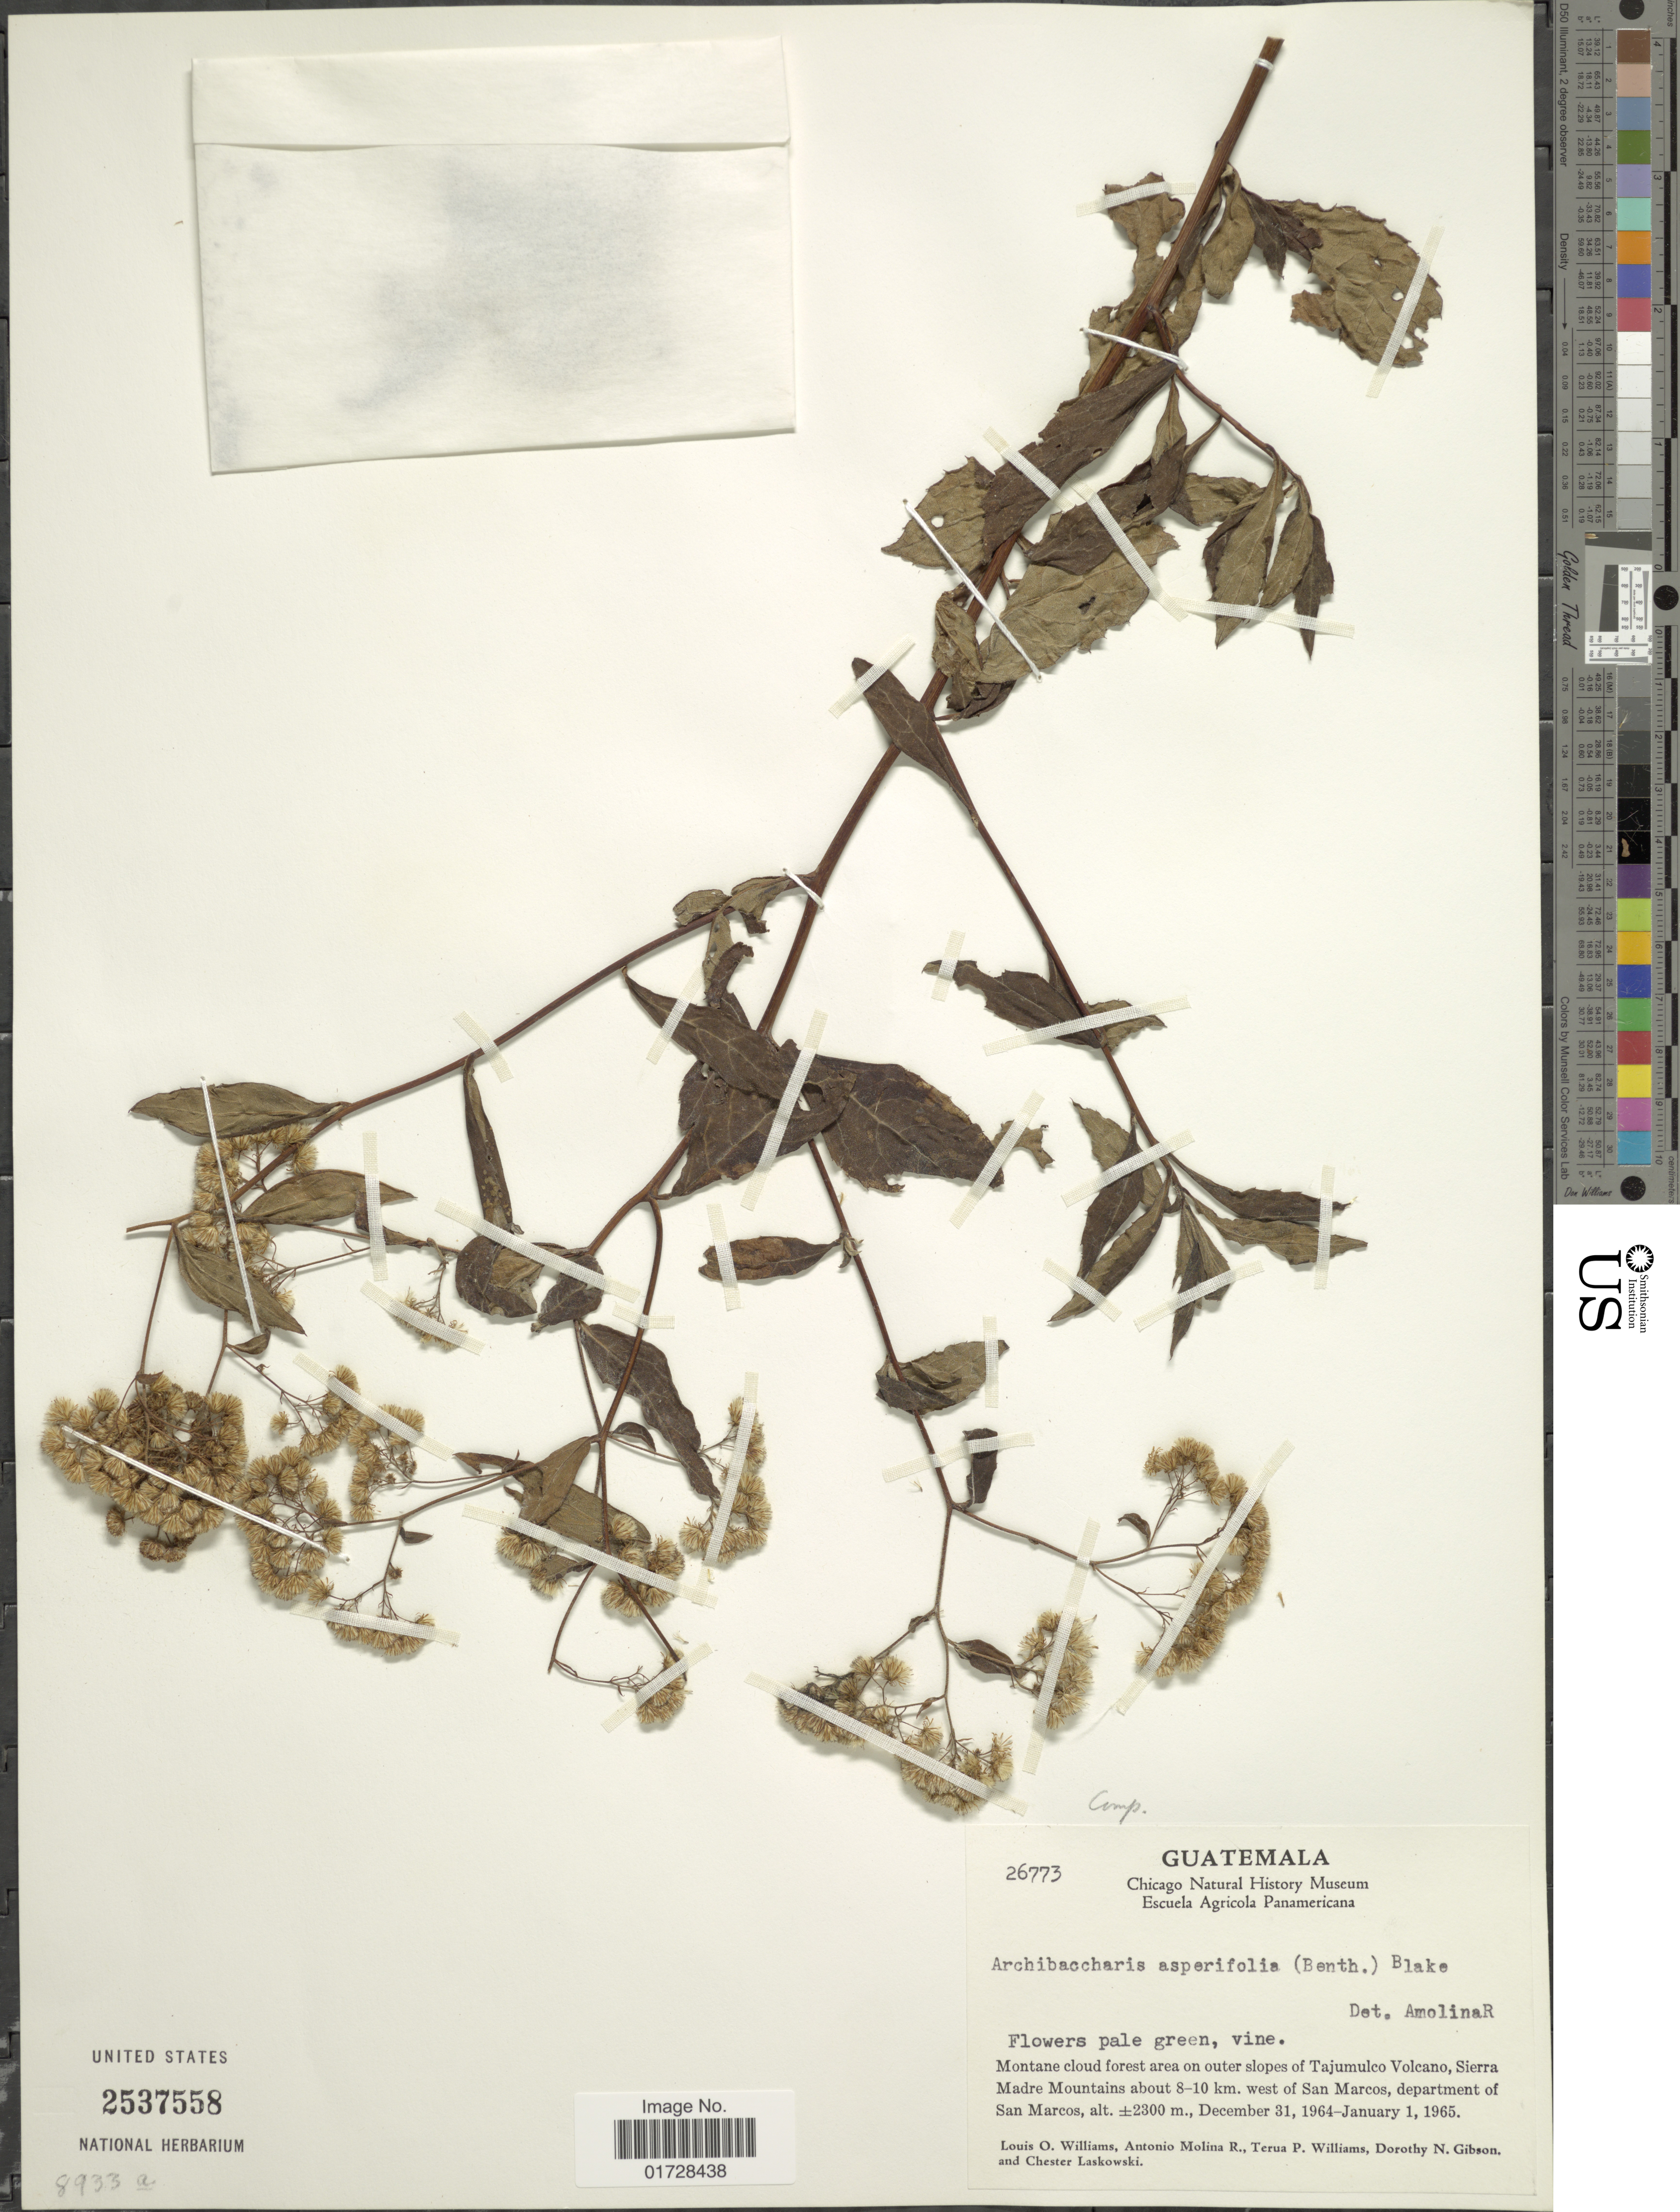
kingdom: Plantae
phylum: Tracheophyta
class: Magnoliopsida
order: Asterales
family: Asteraceae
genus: Archibaccharis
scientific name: Archibaccharis asperifolia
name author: (Benth.) S.F. Blake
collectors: L. O. Williams, A. Molina R., T. P. Williams, D. N. Gibson & C. Laskowski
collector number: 26773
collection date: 1964-12-31/1965-01-01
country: Guatemala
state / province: San Marcos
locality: Area on outer slopes of Tajumulco Volcano, Sierra Madre Mountains about 8-10 km west of San Marcos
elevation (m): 2300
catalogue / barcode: US 2537558